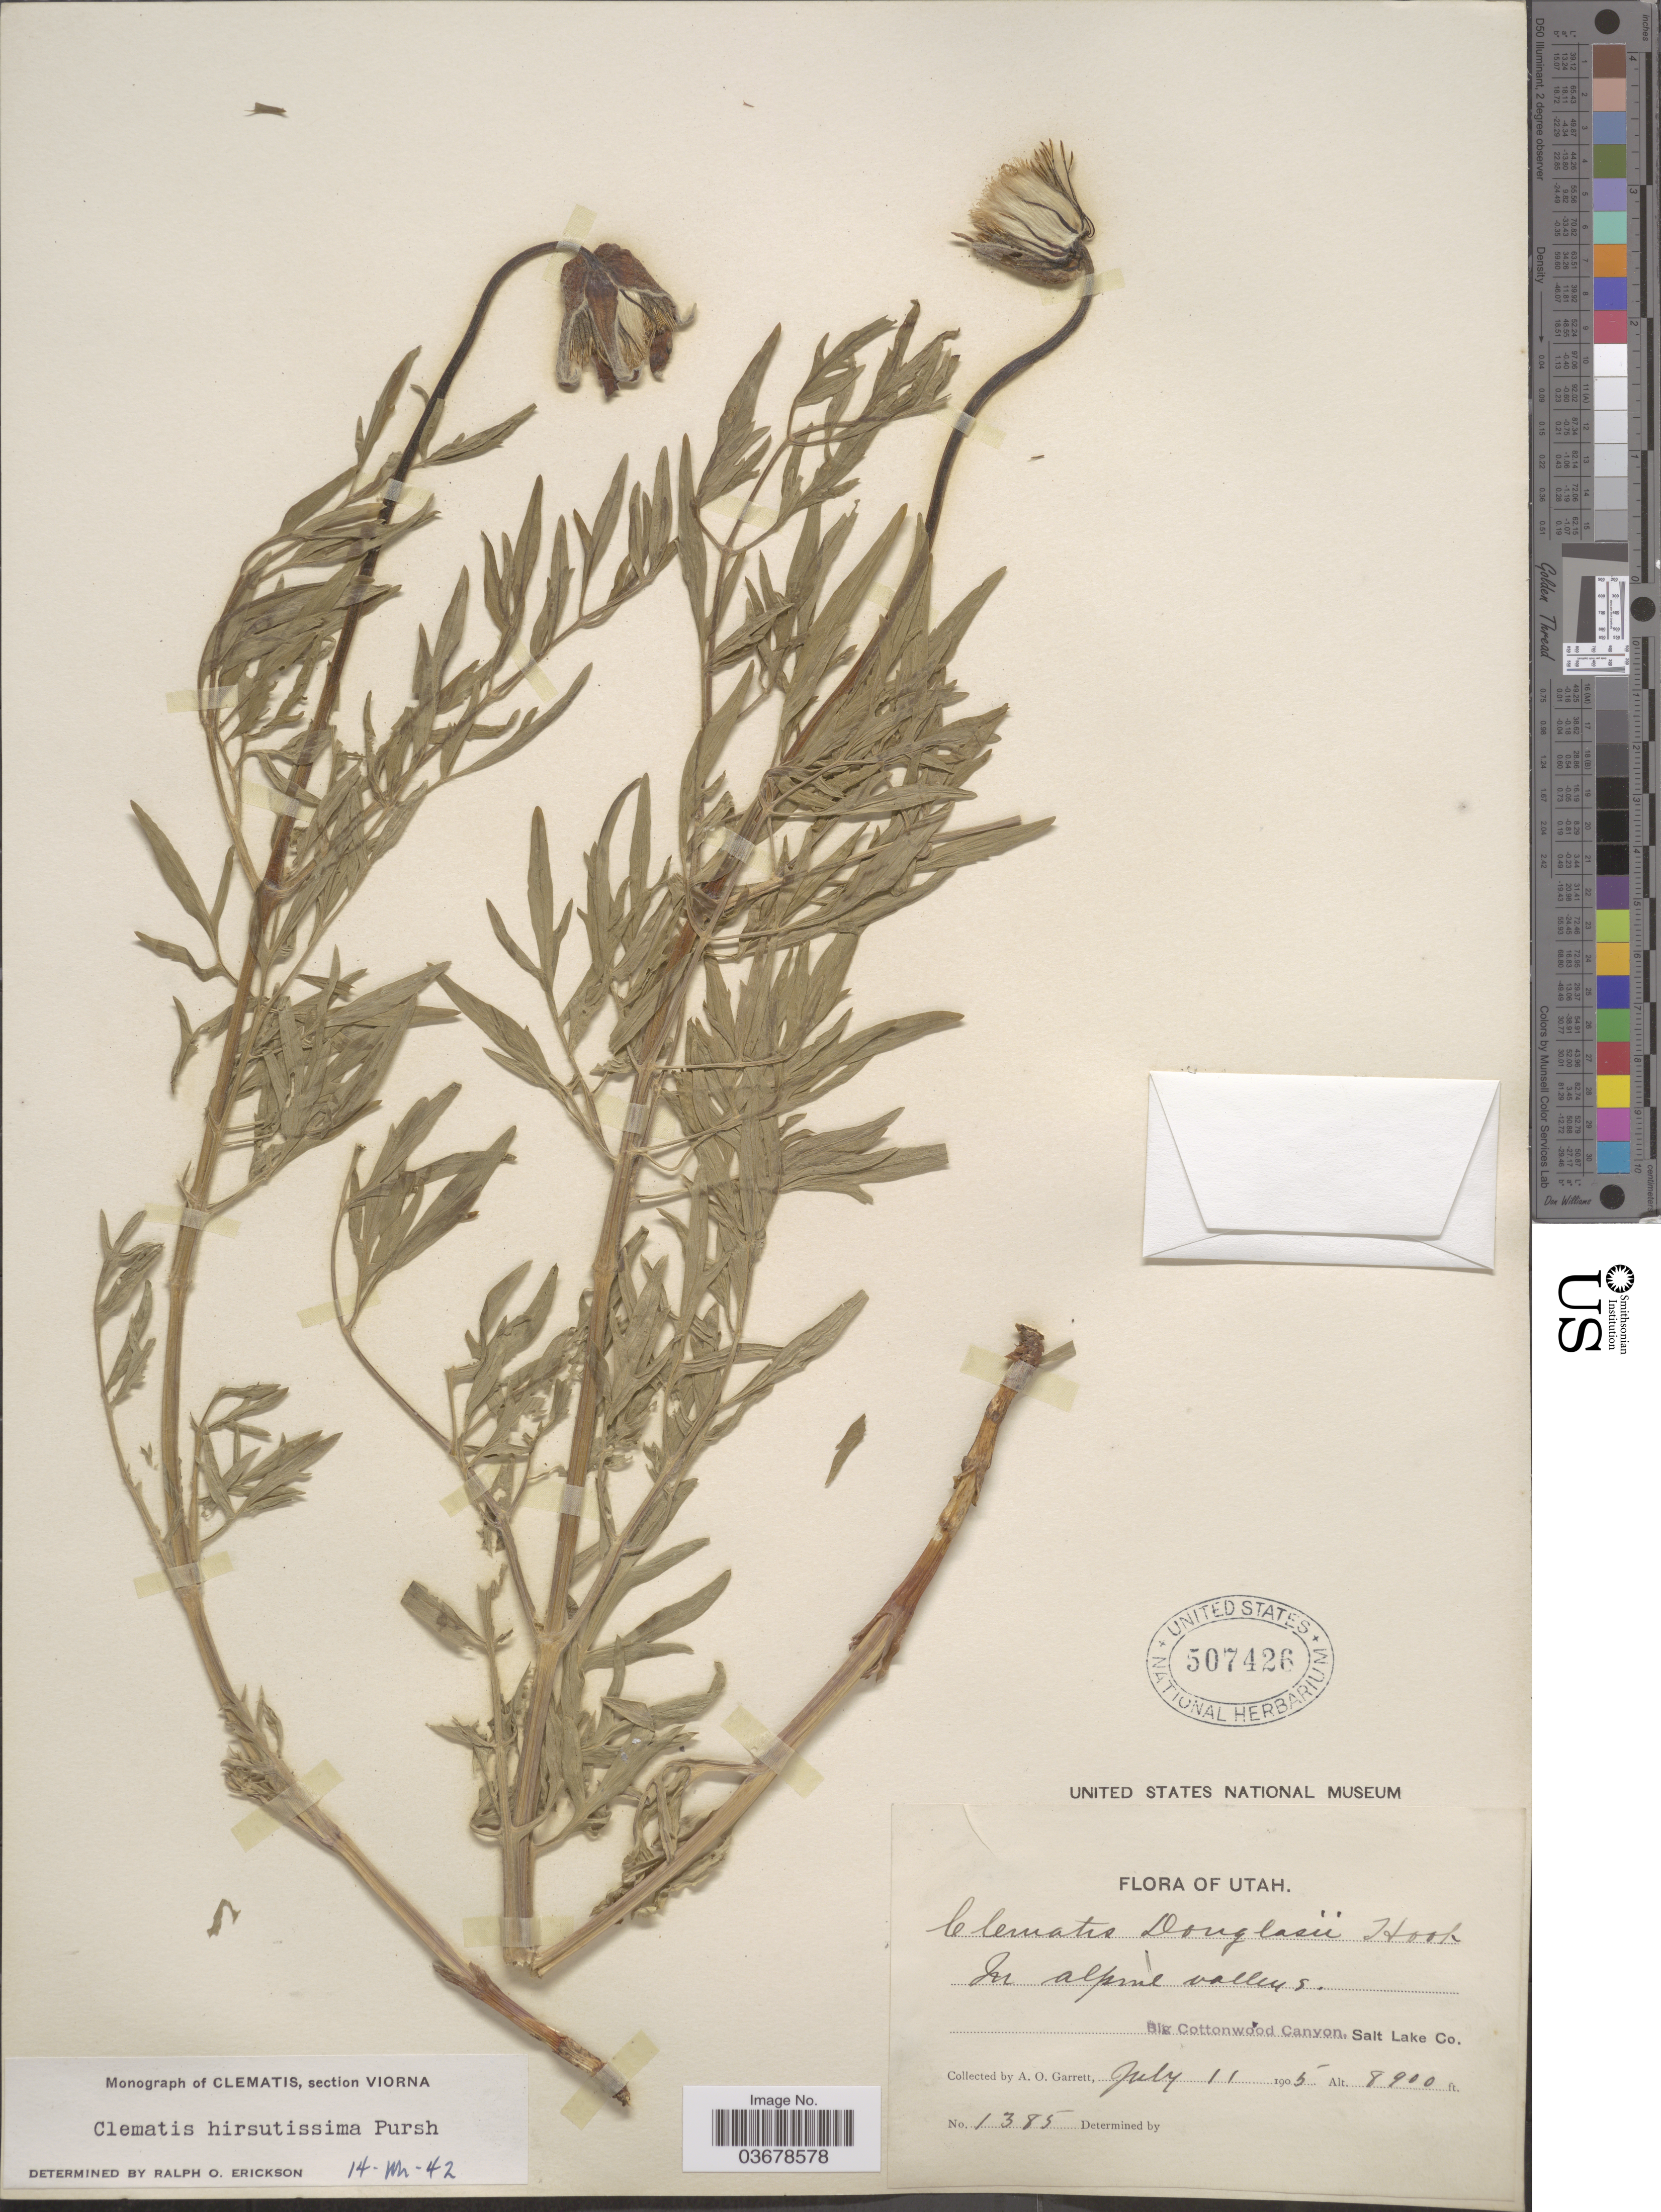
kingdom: Plantae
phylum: Tracheophyta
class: Magnoliopsida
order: Ranunculales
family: Ranunculaceae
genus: Clematis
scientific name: Clematis viorna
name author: L.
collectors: A. O. Garrett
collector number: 1385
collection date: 1905-07-11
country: United States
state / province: Utah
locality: In alpine valleys. Big Cottonwood Canyon, Salt Lake Co.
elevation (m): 2713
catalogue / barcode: US 507426